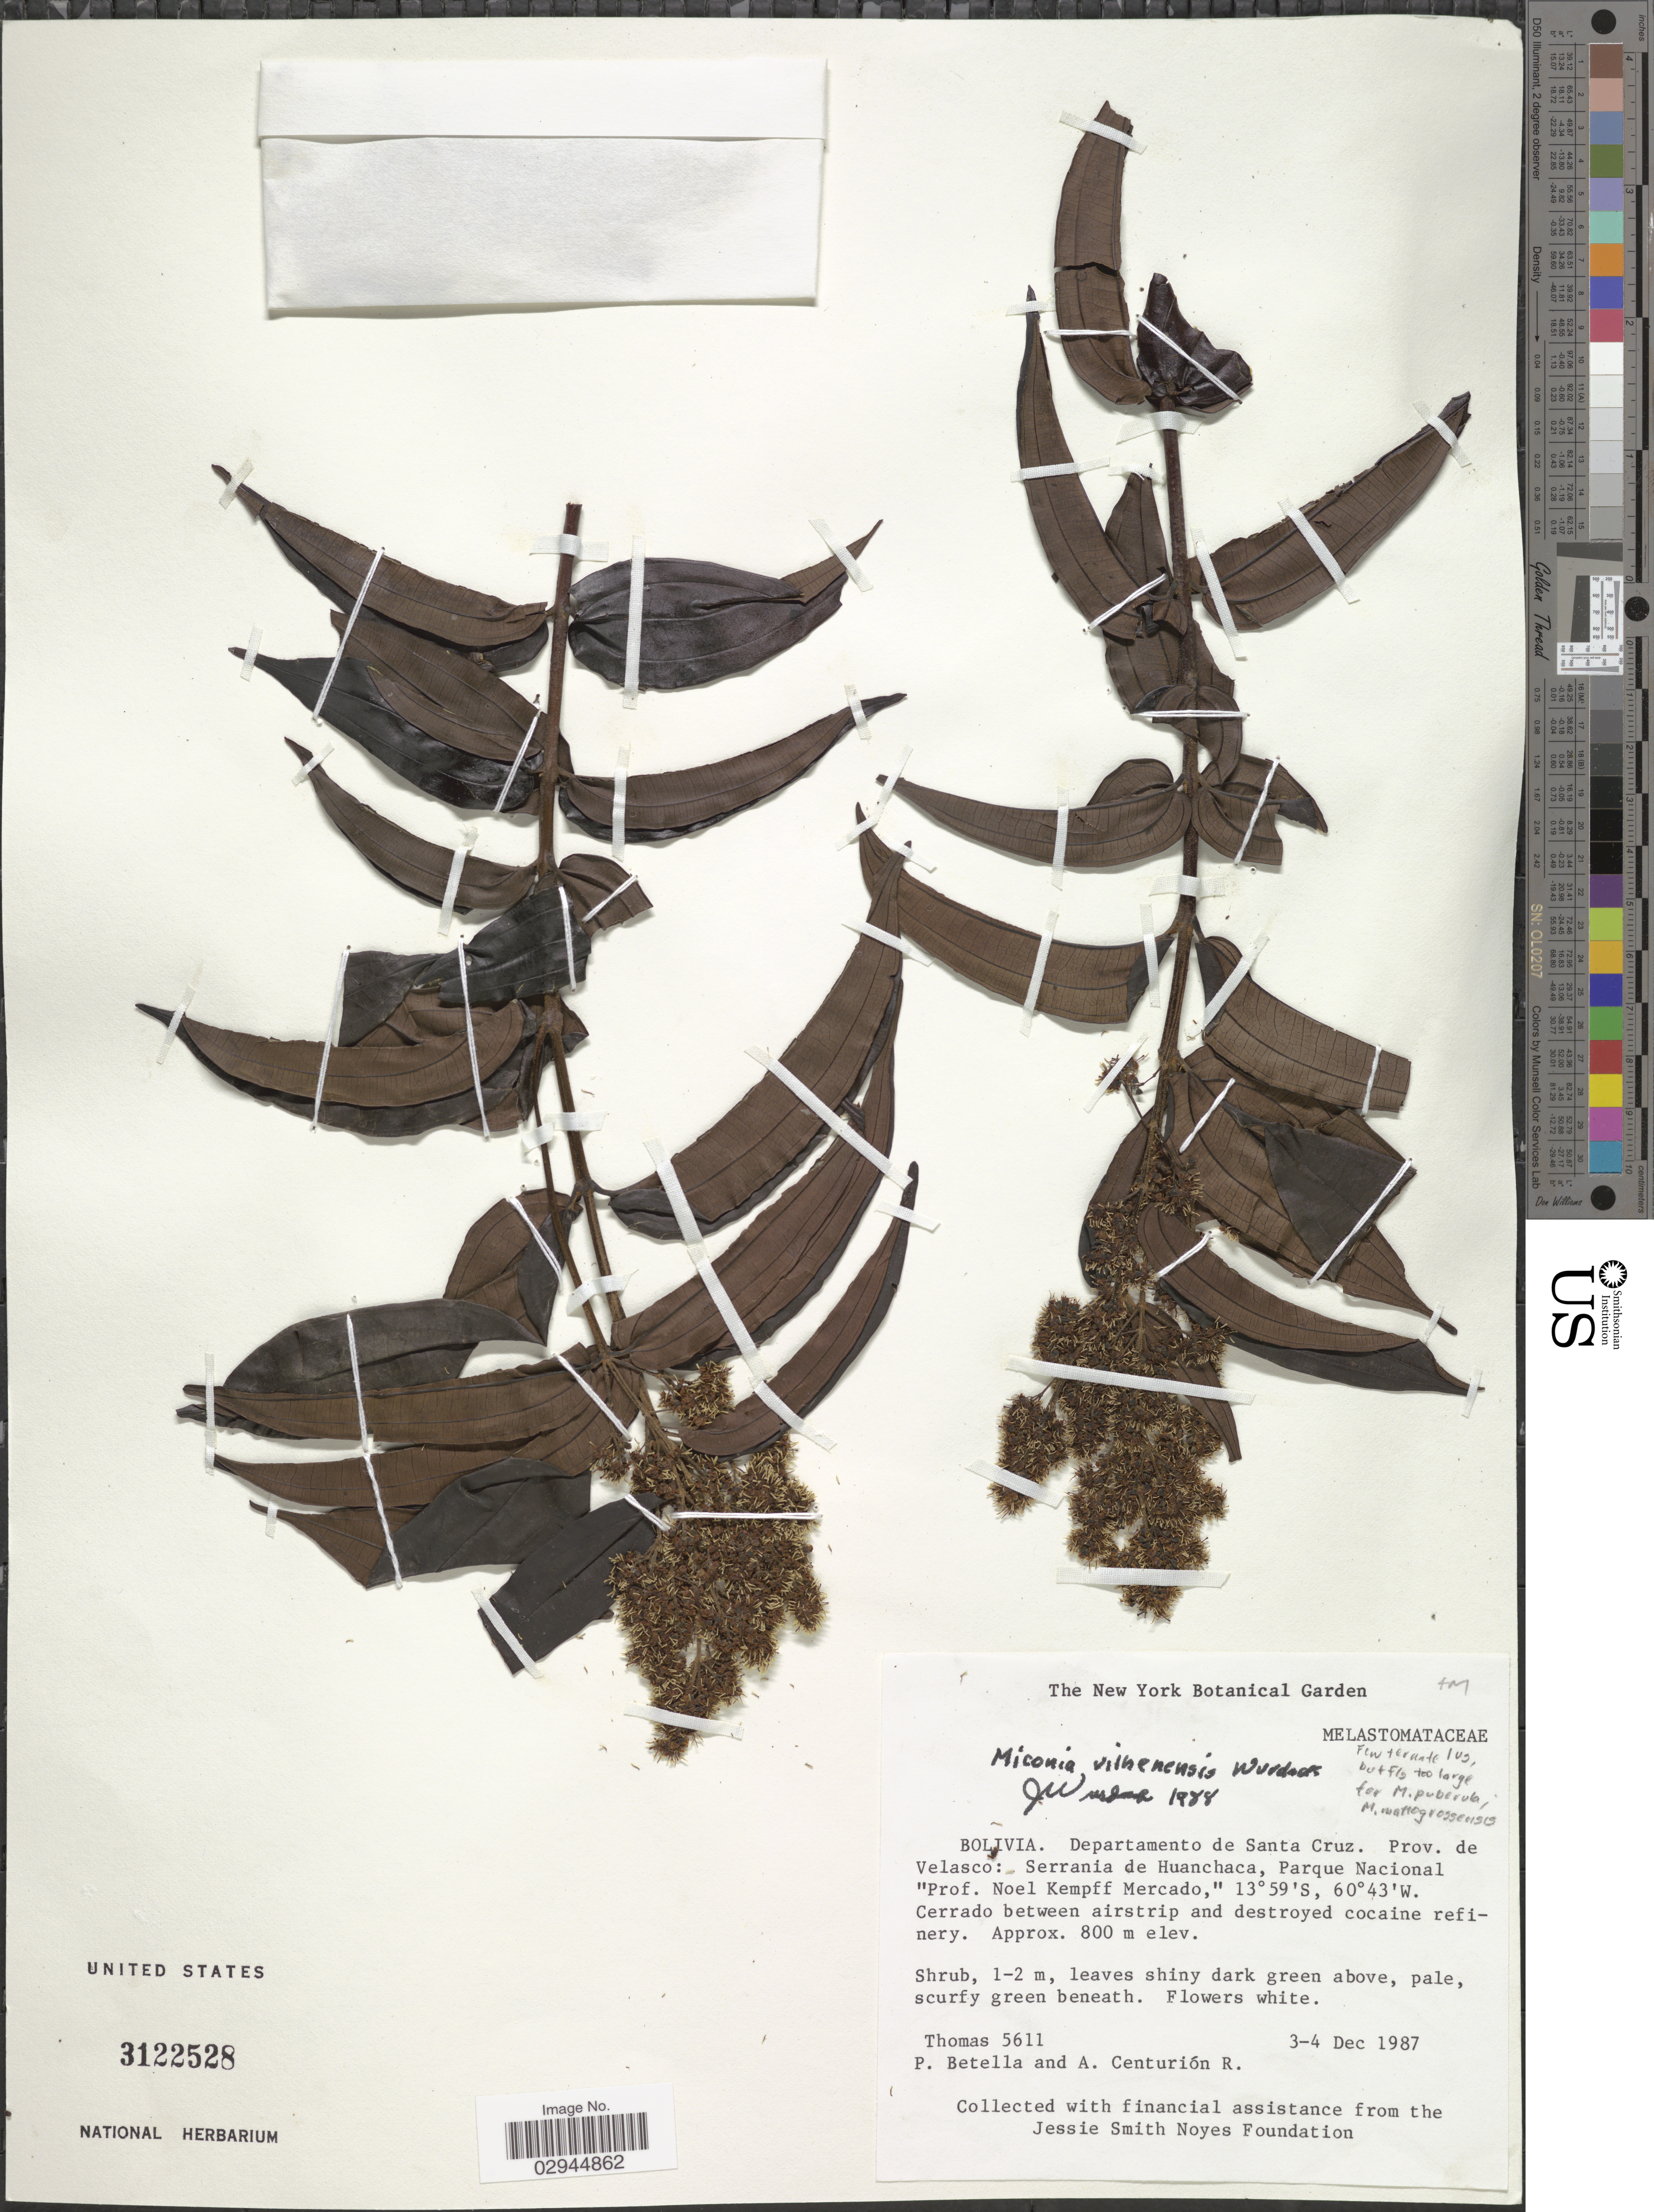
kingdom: Plantae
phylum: Tracheophyta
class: Magnoliopsida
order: Myrtales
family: Melastomataceae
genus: Miconia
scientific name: Miconia vilhenensis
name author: Wurdack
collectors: -- Thomas, P. Betella & A. Centurión R.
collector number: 5611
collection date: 1987-12-03/1987-12-04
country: Bolivia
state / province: Santa Cruz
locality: Departamento de Santa Cruz. Prov. de Velasco: Serrania de Huanchaca, Parque Nacional "Prof. Noel Kempff Mercado". Cerrado between airstrip and destroyed cocaine refinery.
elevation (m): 800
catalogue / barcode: US 3122528